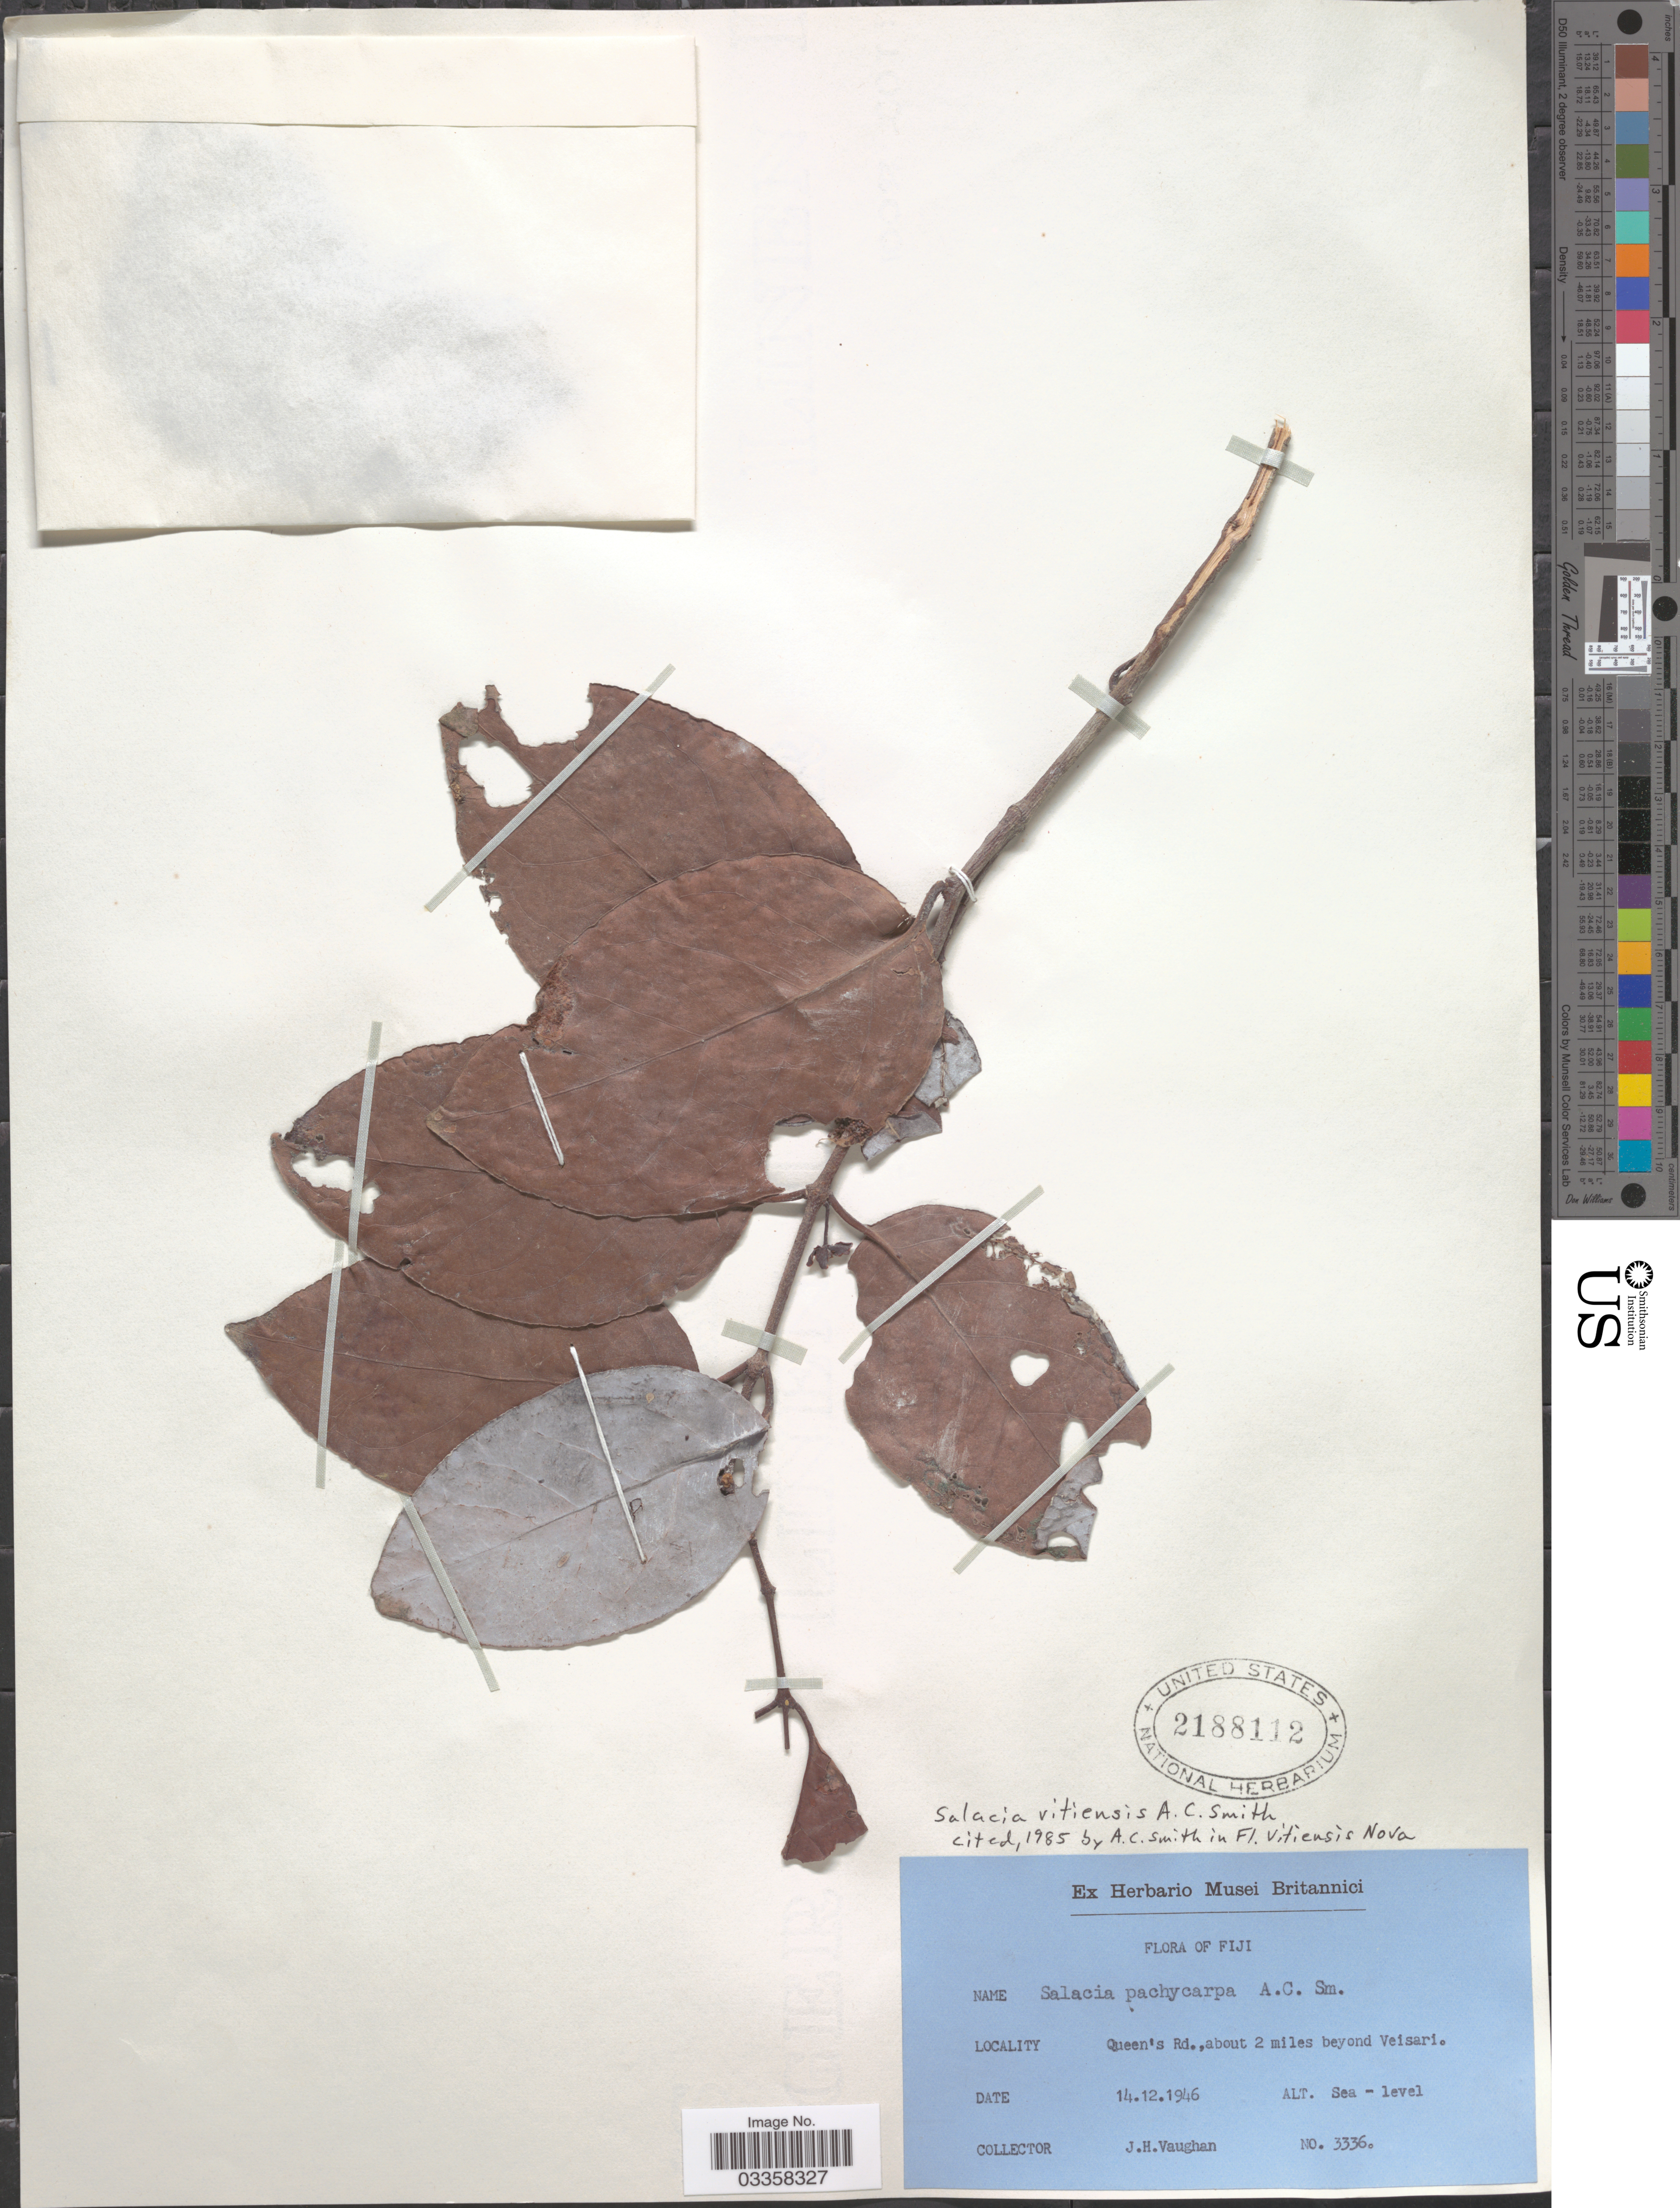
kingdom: Plantae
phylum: Tracheophyta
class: Magnoliopsida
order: Celastrales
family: Celastraceae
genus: Salacia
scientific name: Salacia vitiensis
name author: A.C. Sm.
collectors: J. Vaughan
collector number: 3336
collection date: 1946-12-14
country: Fiji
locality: Queen's Rd., about 2 miles beyond Veisari.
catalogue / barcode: US 2188112